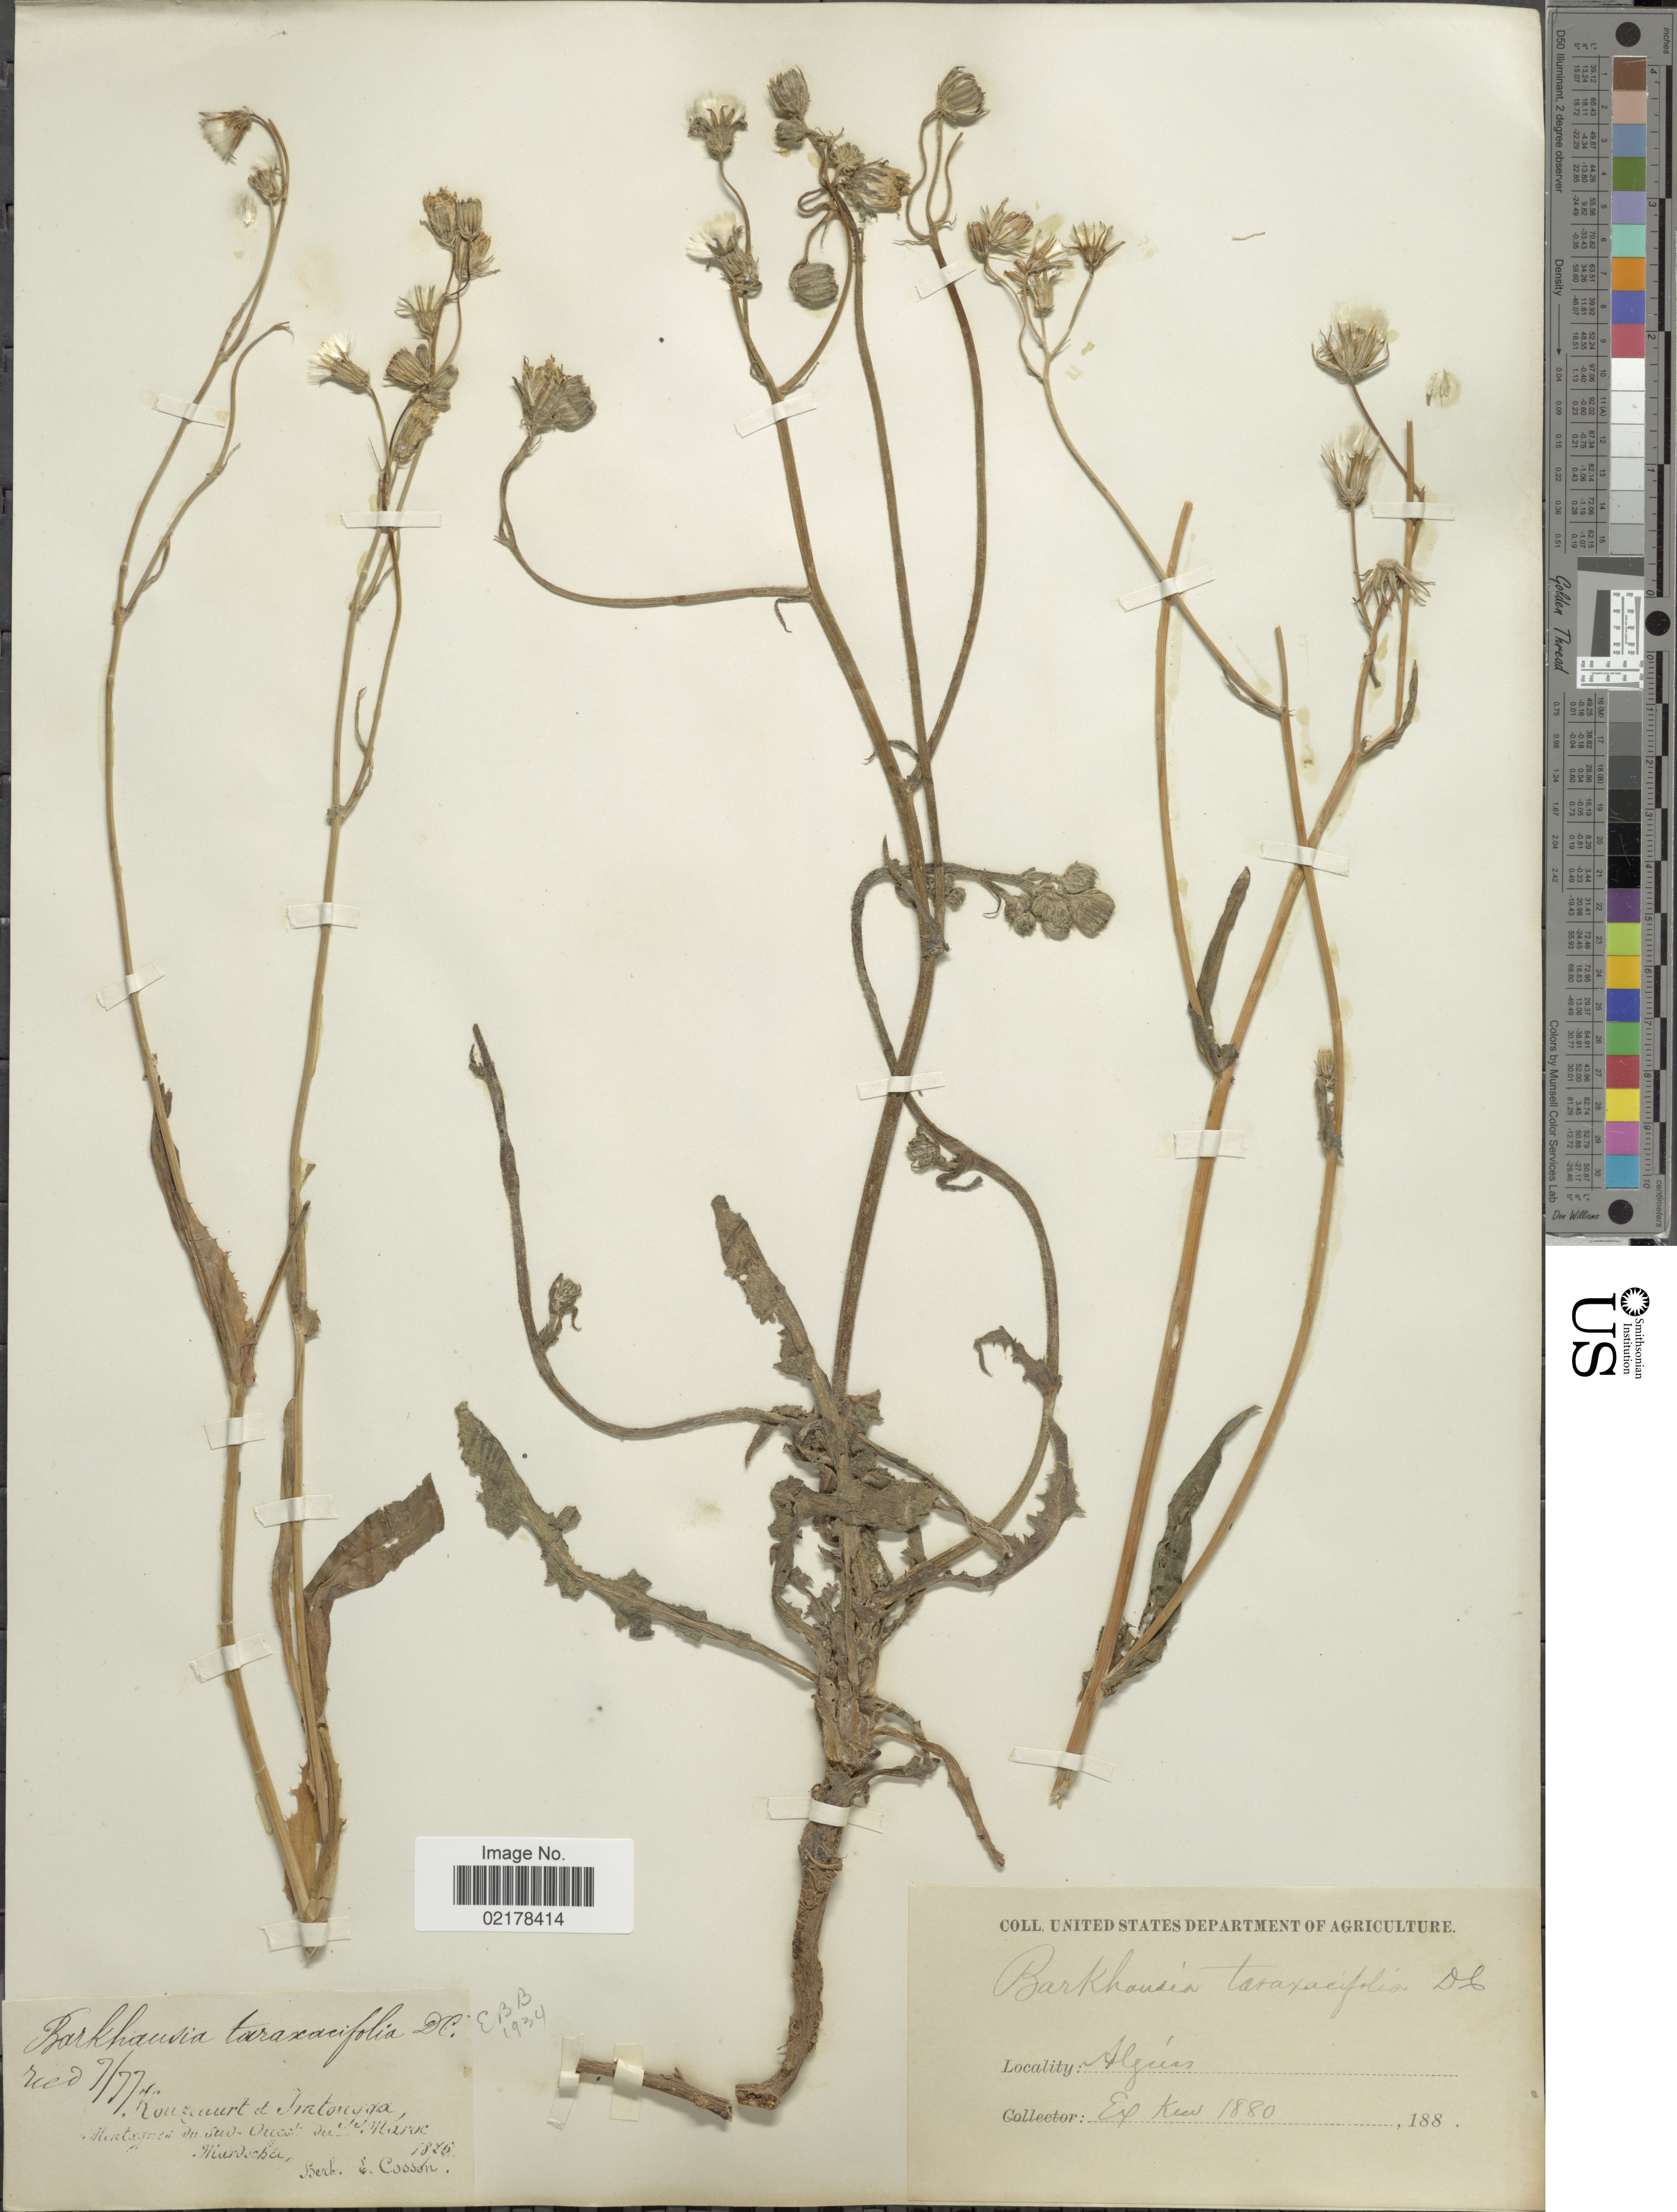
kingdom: Plantae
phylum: Tracheophyta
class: Magnoliopsida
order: Asterales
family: Asteraceae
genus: Crepis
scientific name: Crepis vesicaria subsp. taraxacifolia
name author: (Thuill.) Thell.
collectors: ex herb. Cosson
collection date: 1876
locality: Montagnes in Sud-Ouest [illegible text], Algues[interpreted]